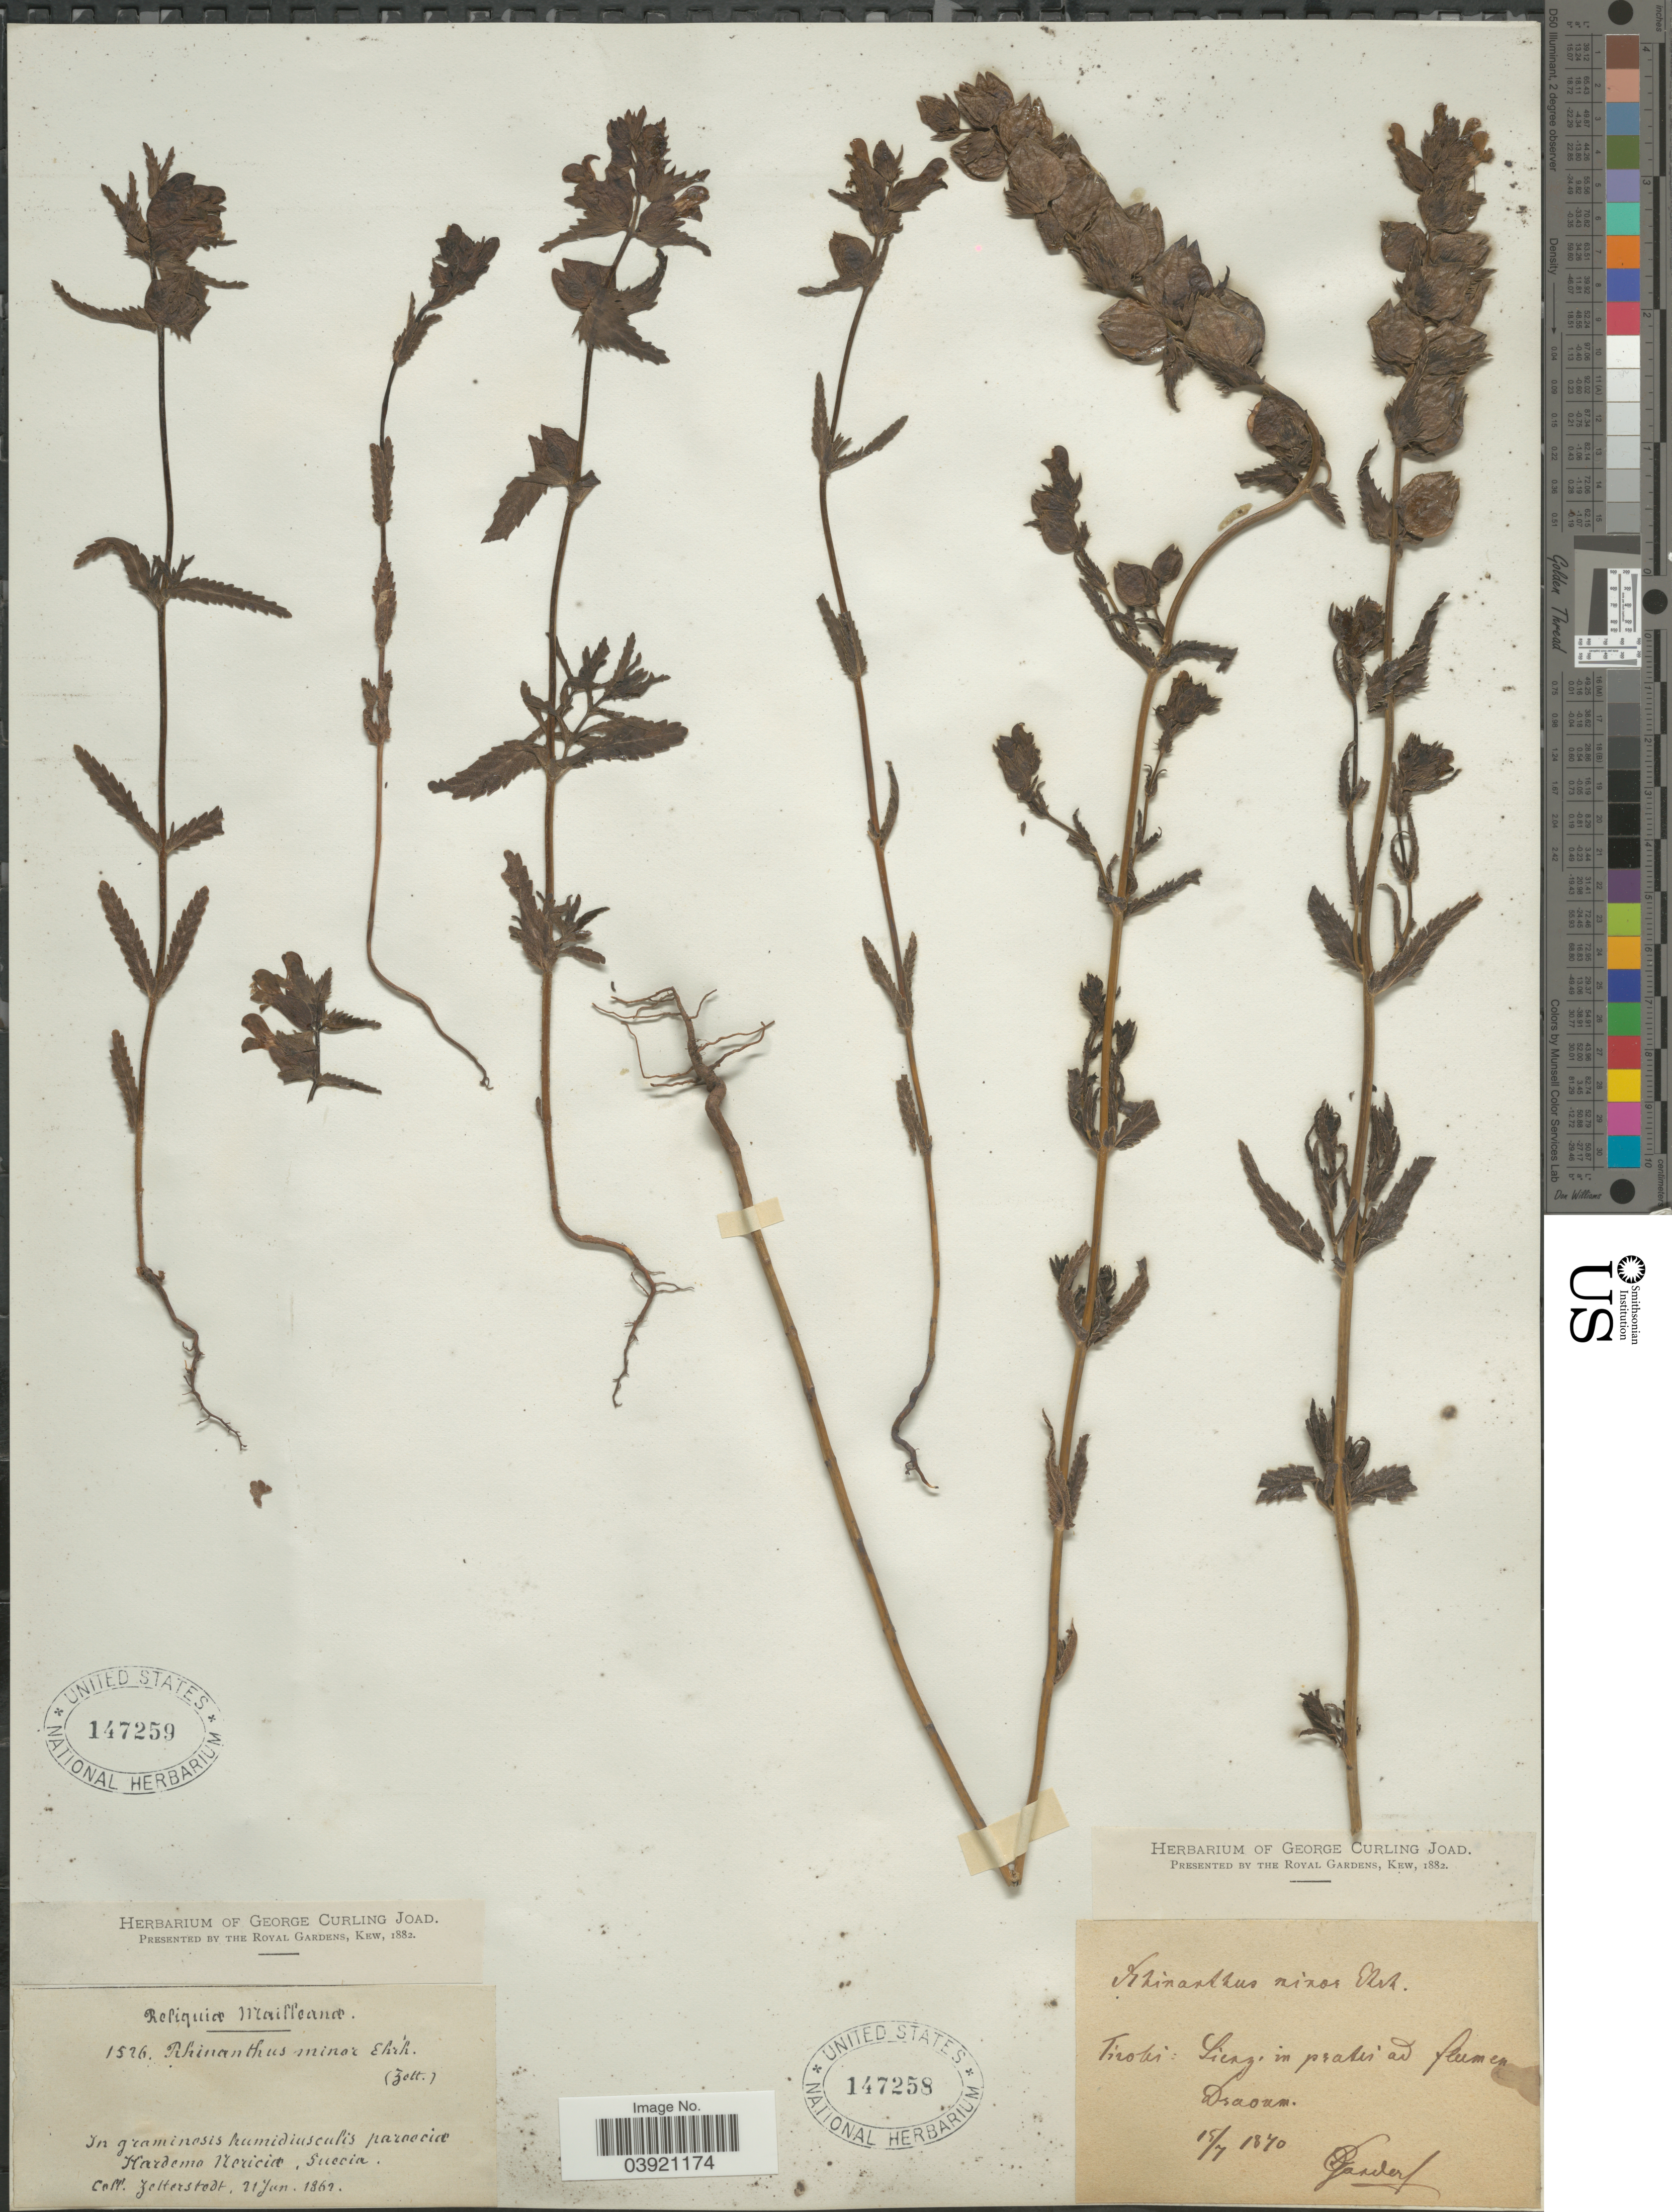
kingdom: Plantae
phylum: Tracheophyta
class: Magnoliopsida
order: Lamiales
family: Orobanchaceae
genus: Rhinanthus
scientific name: Rhinanthus minor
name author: L.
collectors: Zetterstedt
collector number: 1526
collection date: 1862-06-21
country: Sweden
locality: In graminosis humidiusculis paraociæ Hardemo Mericia [interpreted], Suecia.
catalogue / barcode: US 147259